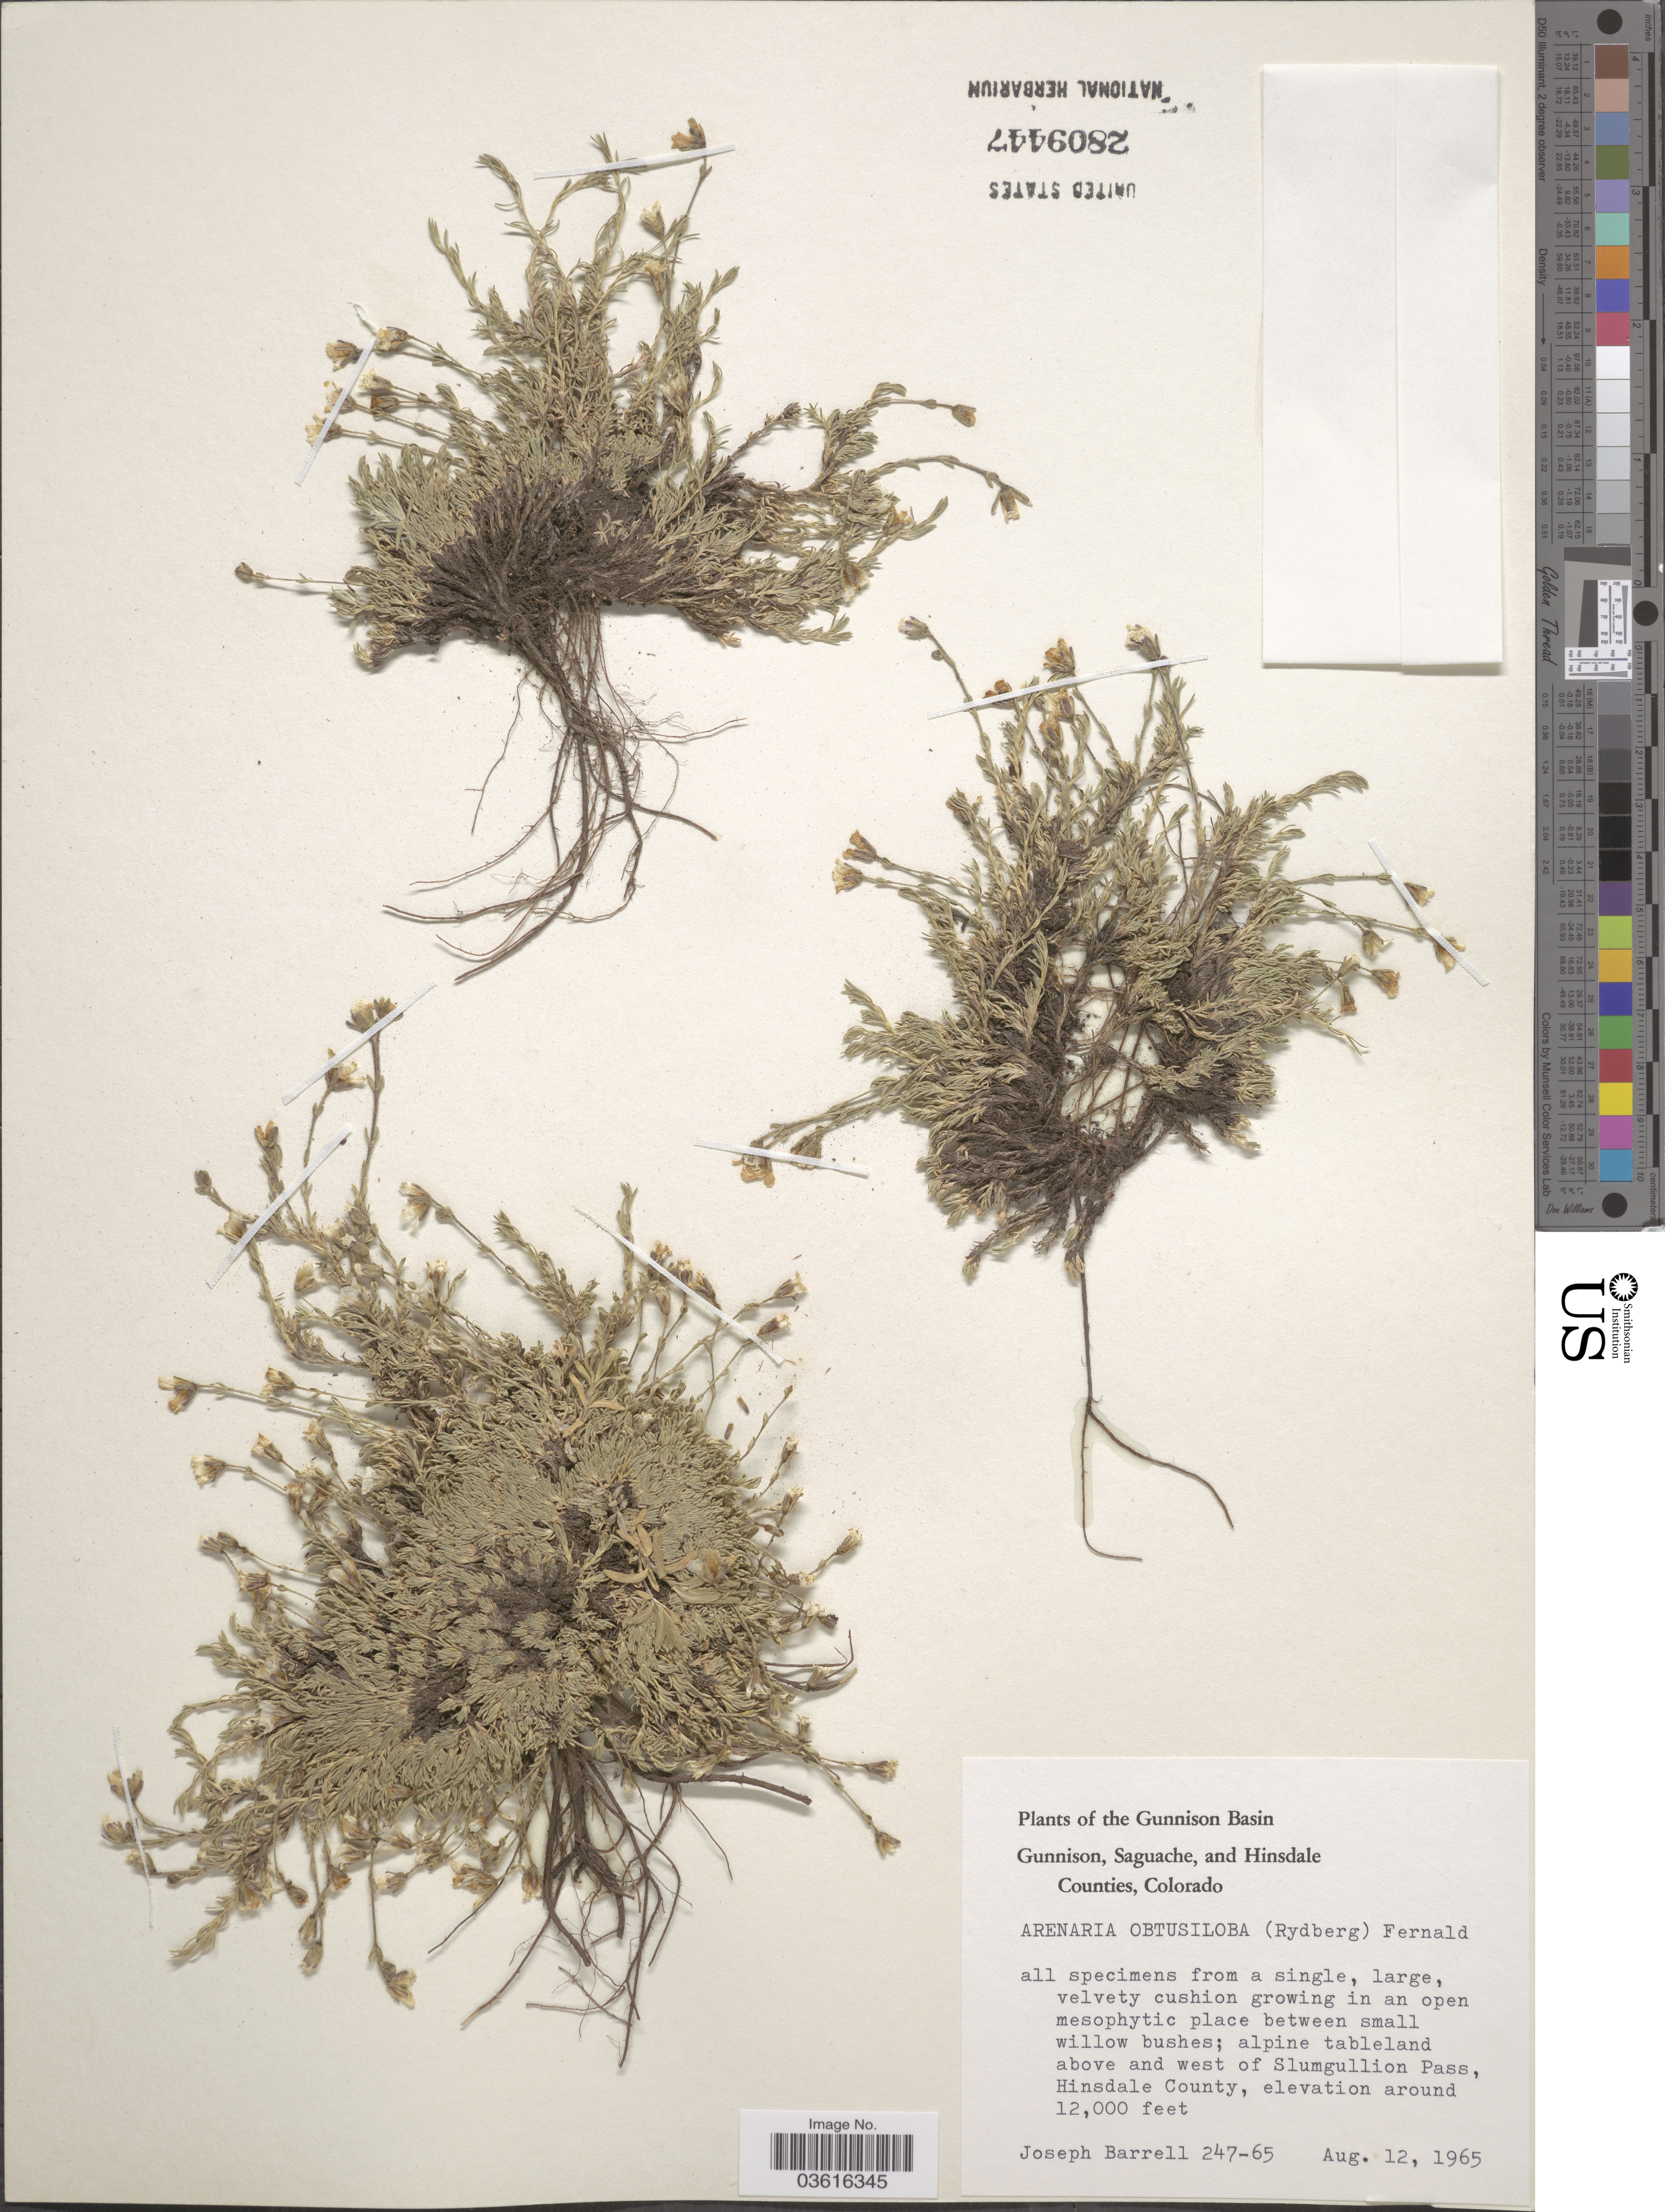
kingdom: Plantae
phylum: Tracheophyta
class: Magnoliopsida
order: Caryophyllales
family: Caryophyllaceae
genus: Cherleria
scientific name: Cherleria obtusiloba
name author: (Rydb.) A.J. Moore & Dillenb.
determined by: Strong, M. T., (US), Smithsonian Institution - National Museum of Natural History (UNITED STATES)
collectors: J. Barrell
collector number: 247-65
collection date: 1965-08-12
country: United States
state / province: Colorado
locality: The Gunnison Bassin. Alpine tableland above and west of Slumgullion Pass, Hinsdale County.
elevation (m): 3658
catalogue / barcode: US 2809447